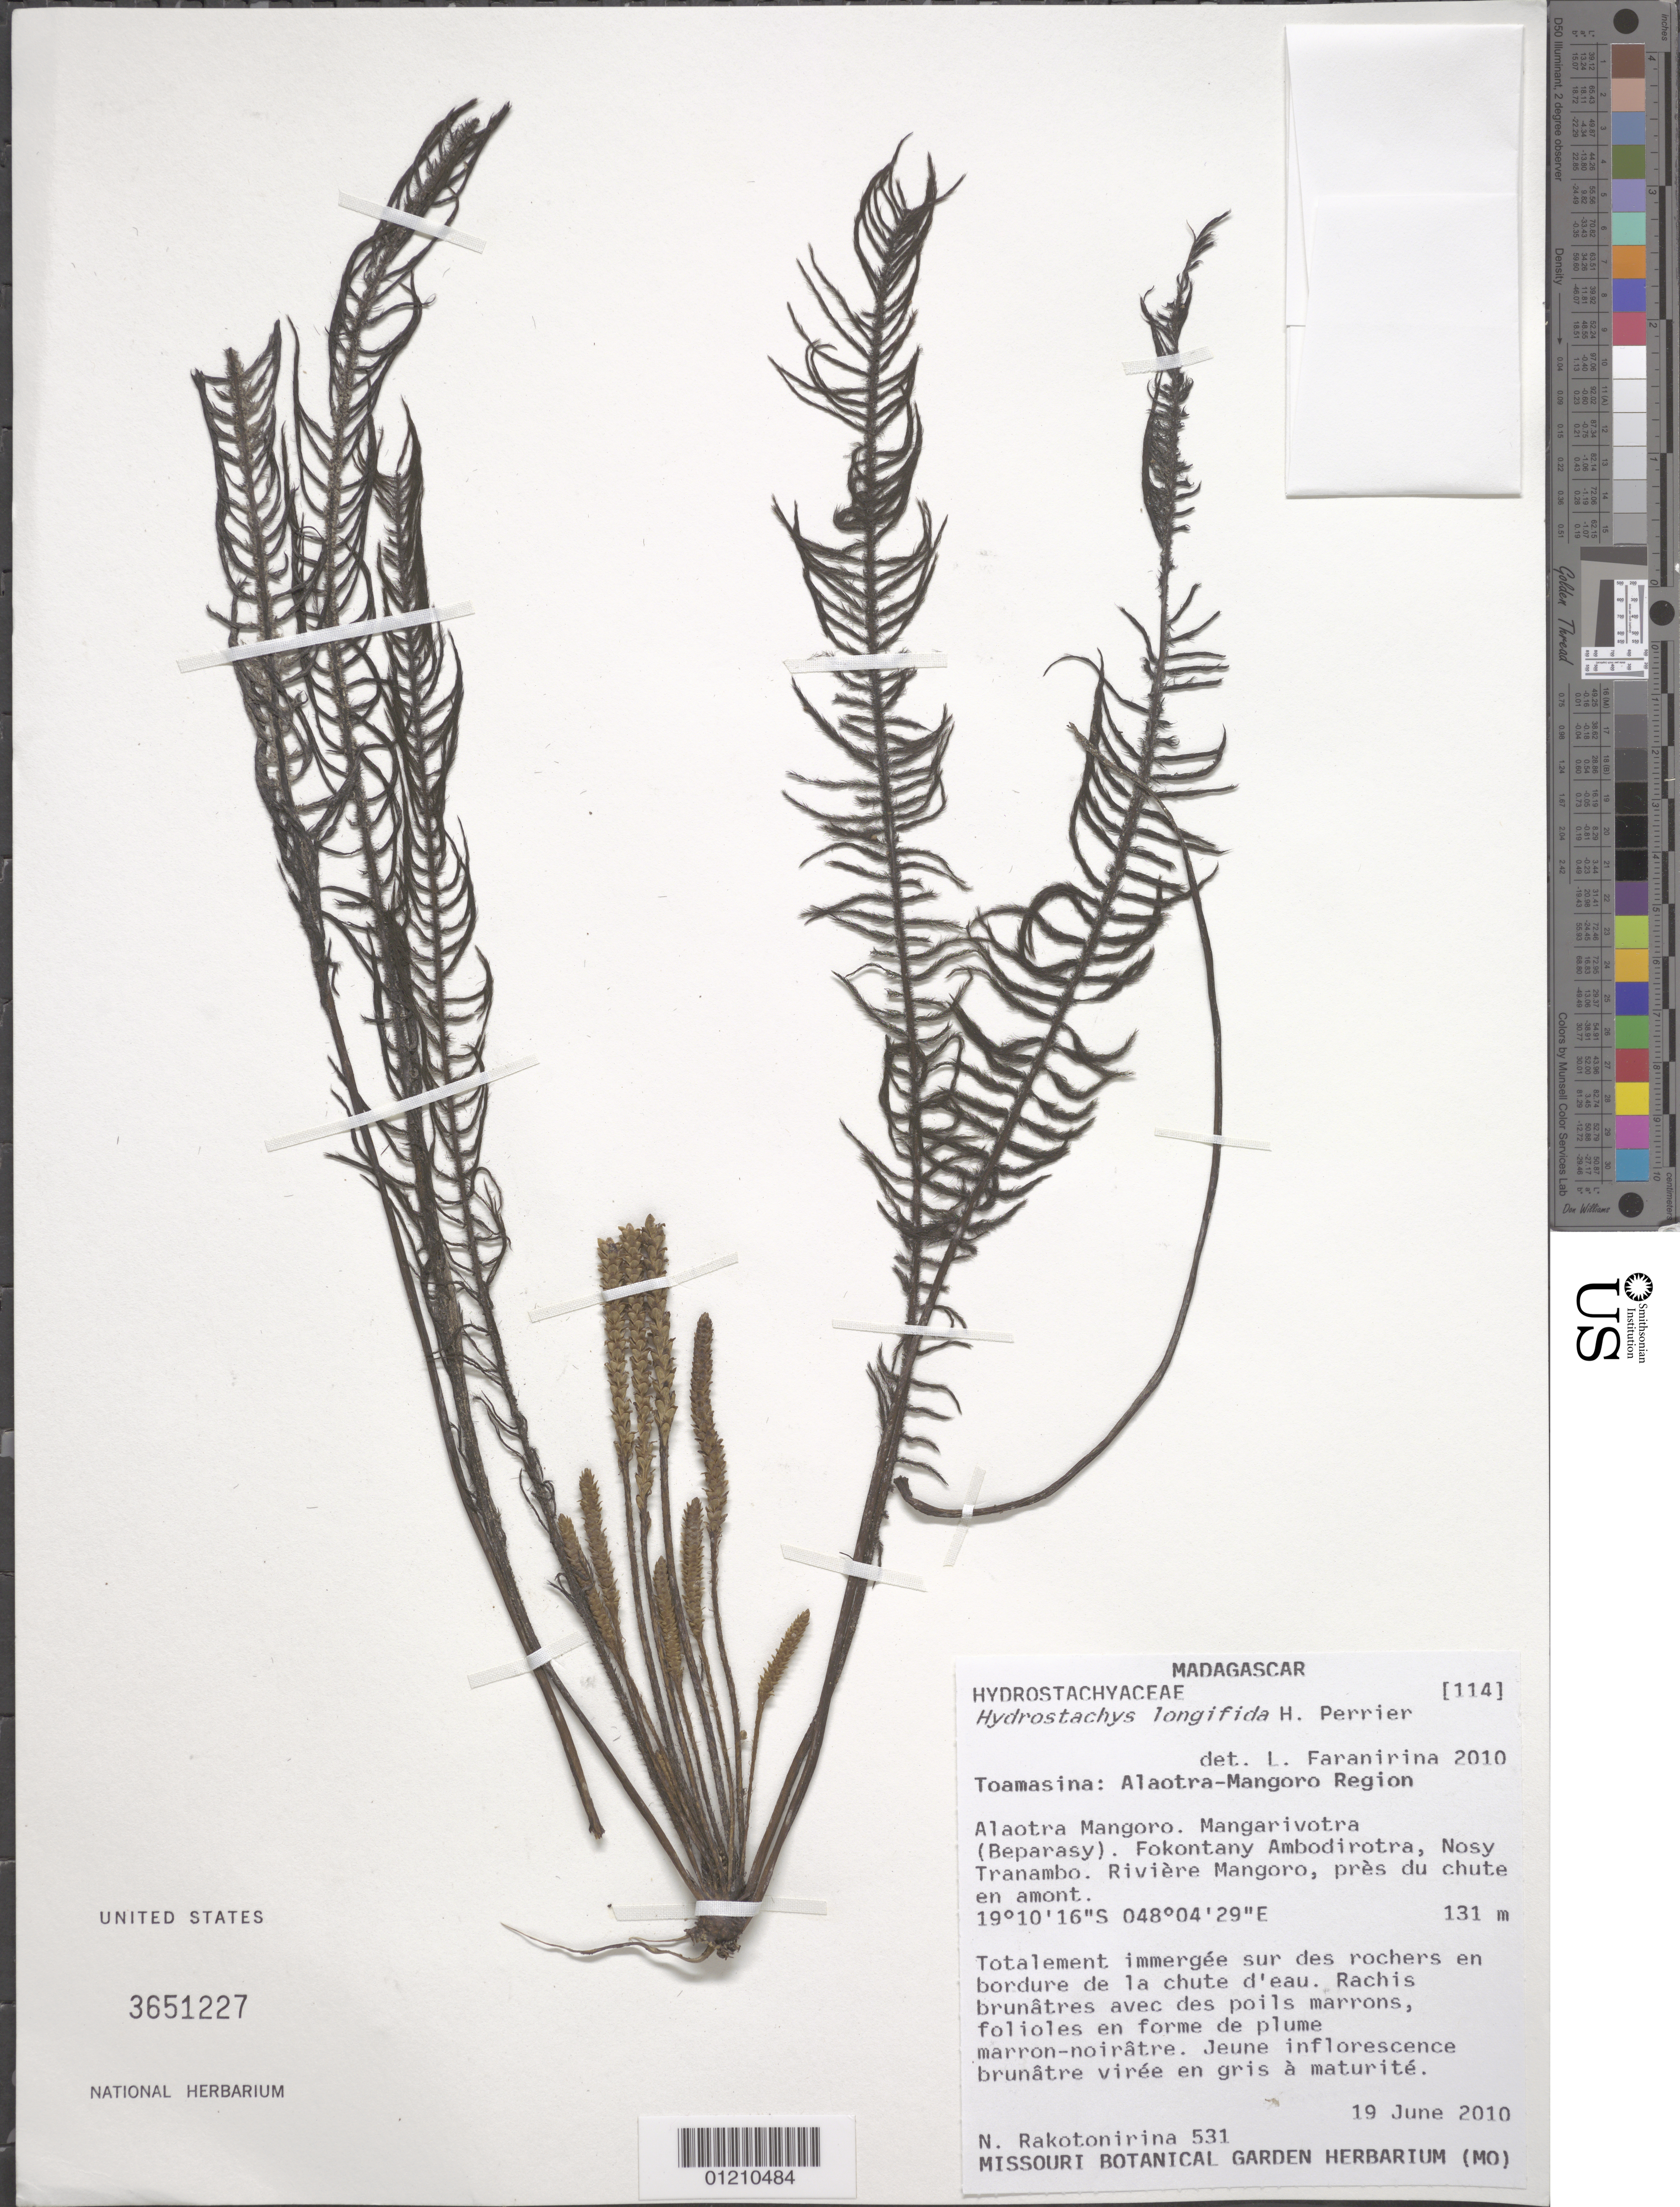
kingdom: Plantae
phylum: Tracheophyta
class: Magnoliopsida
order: Cornales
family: Hydrostachyaceae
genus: Hydrostachys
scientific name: Hydrostachys longifida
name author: H. Perrier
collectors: N. Rakotonirina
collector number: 531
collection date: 2010-06-19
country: Madagascar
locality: Alaotra -Mangoro Mangarivotra. Fokontany Ambodirotra, Nosy Tranambo. Riviere Mangoro, pres du chute en amont.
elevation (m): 131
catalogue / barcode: US 3651227